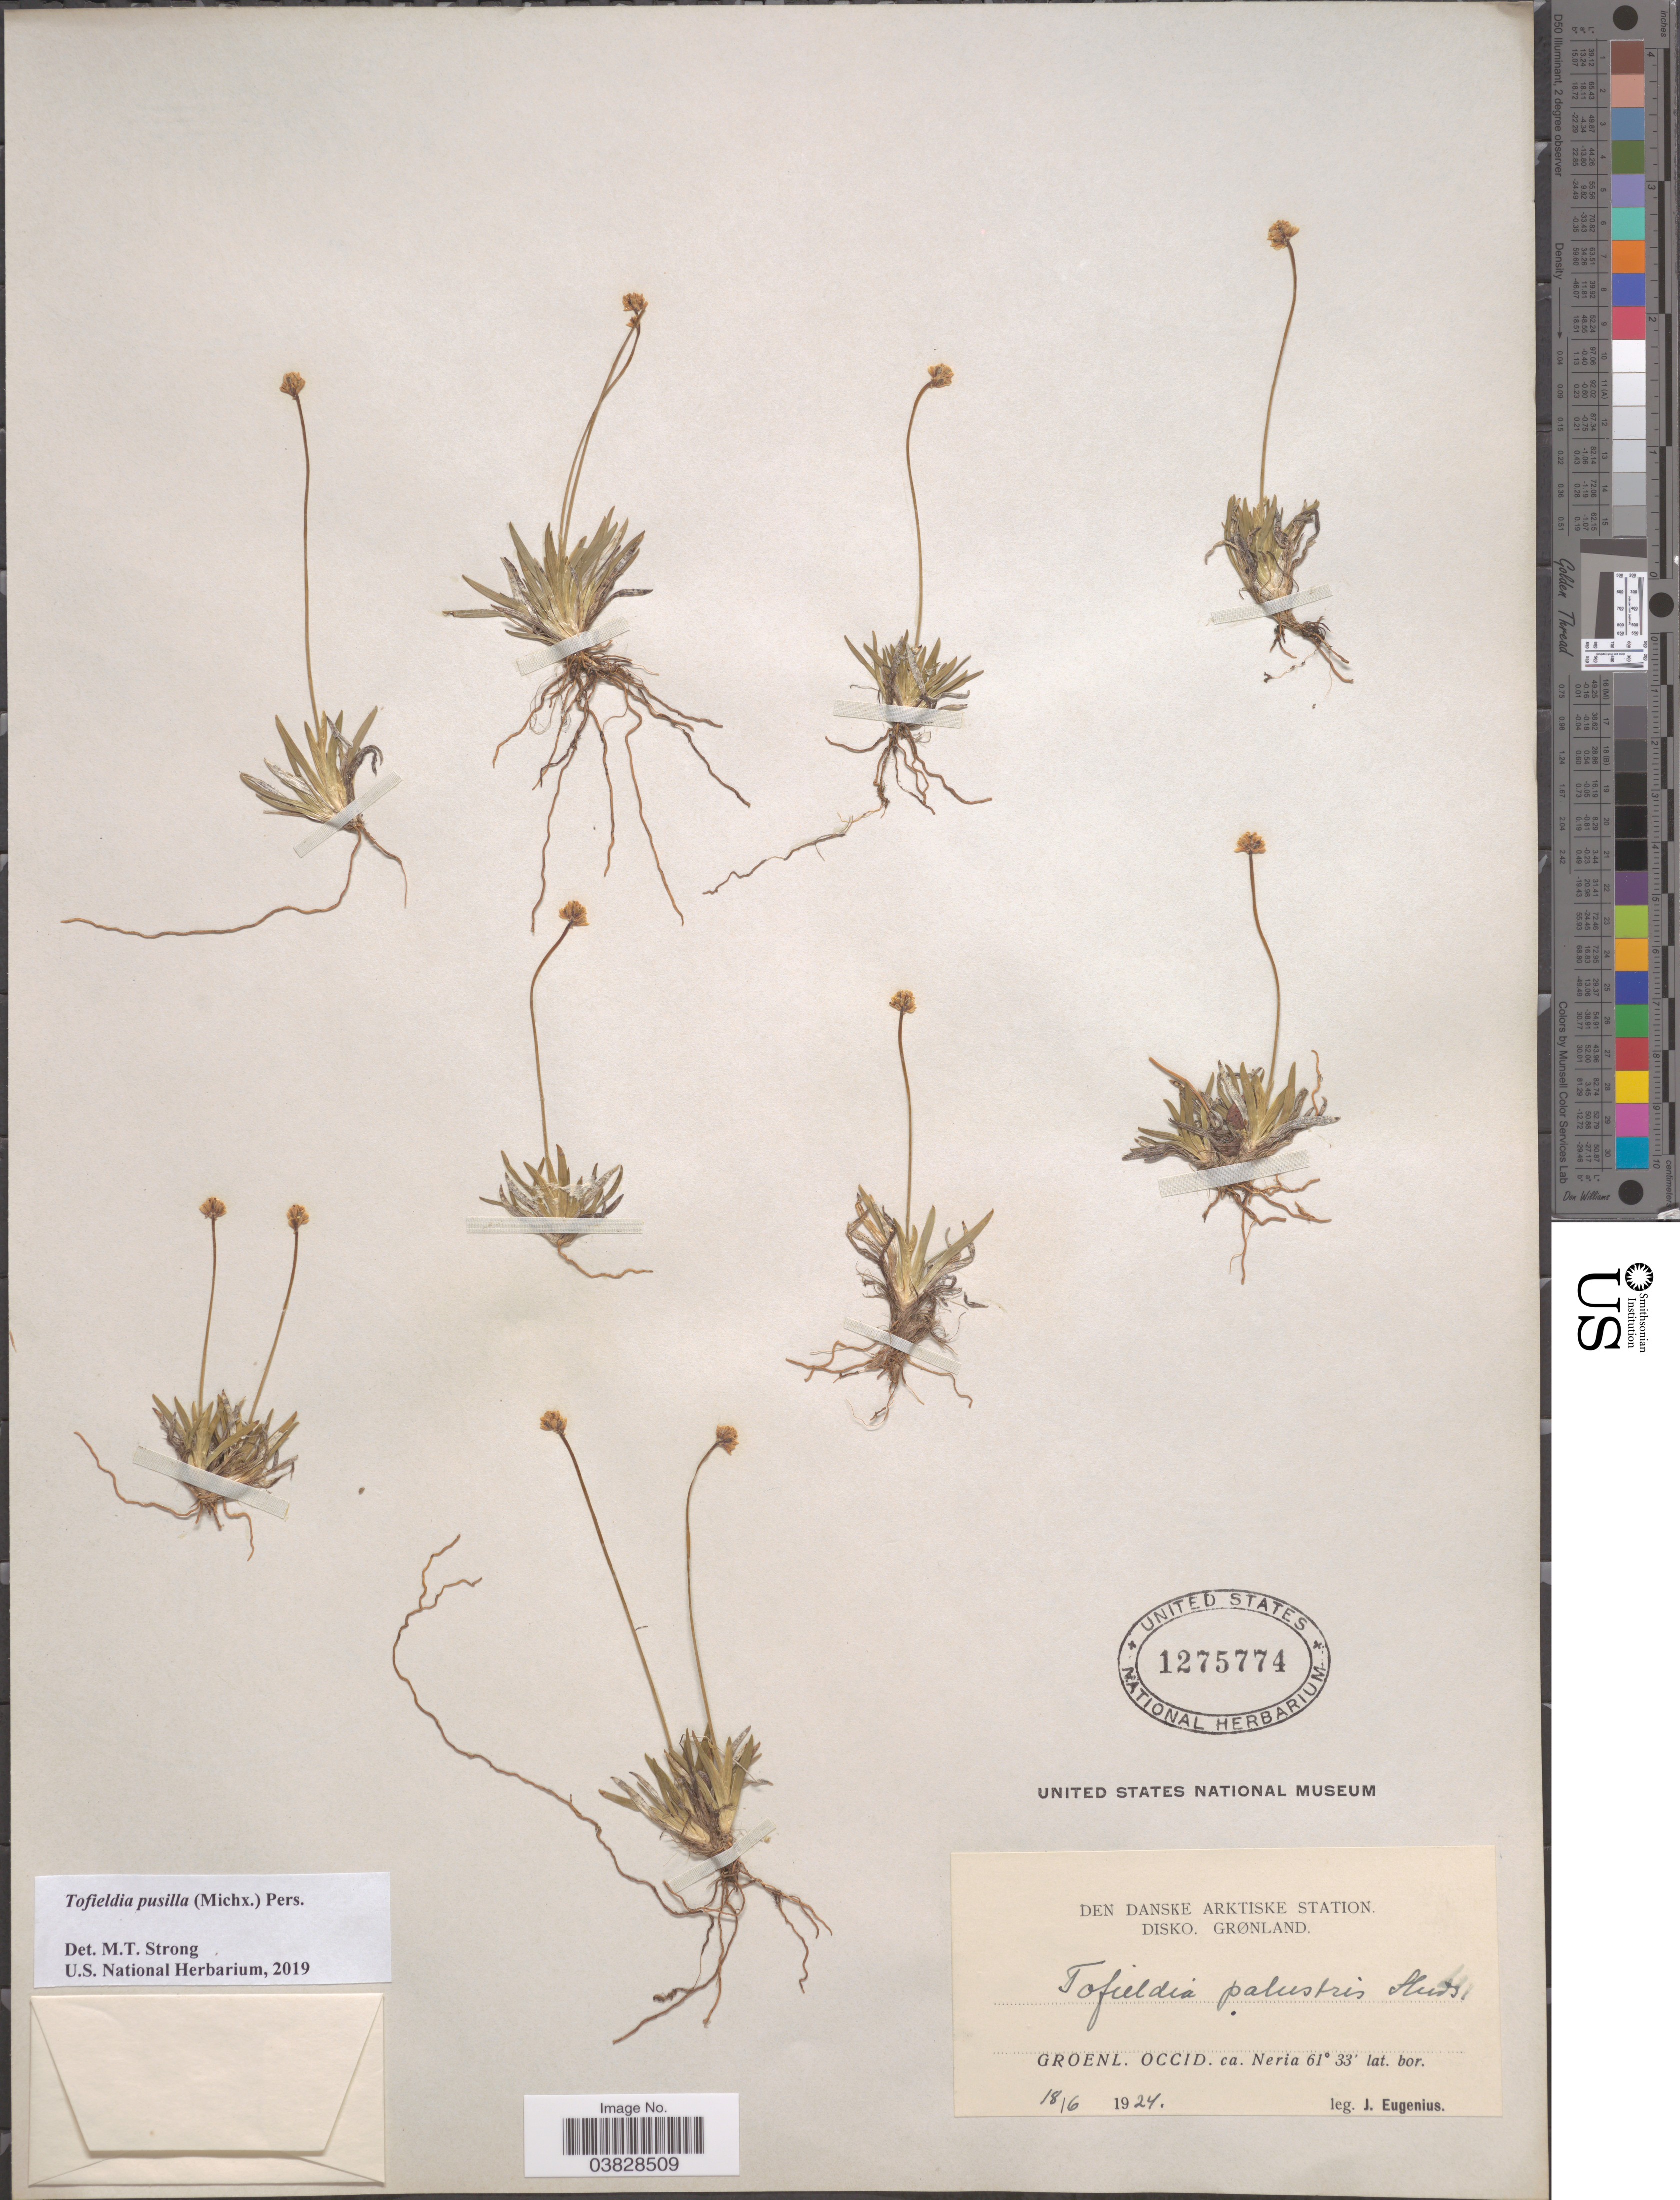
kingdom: Plantae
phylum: Tracheophyta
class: Liliopsida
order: Alismatales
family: Tofieldiaceae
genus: Tofieldia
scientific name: Tofieldia pusilla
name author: (Michx.) Pers.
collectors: J. Eugenius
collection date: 1924-06-18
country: Greenland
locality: Den Danske Arktiske Station. Disko. Grønland. Groenl. Occid.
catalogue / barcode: US 1275774